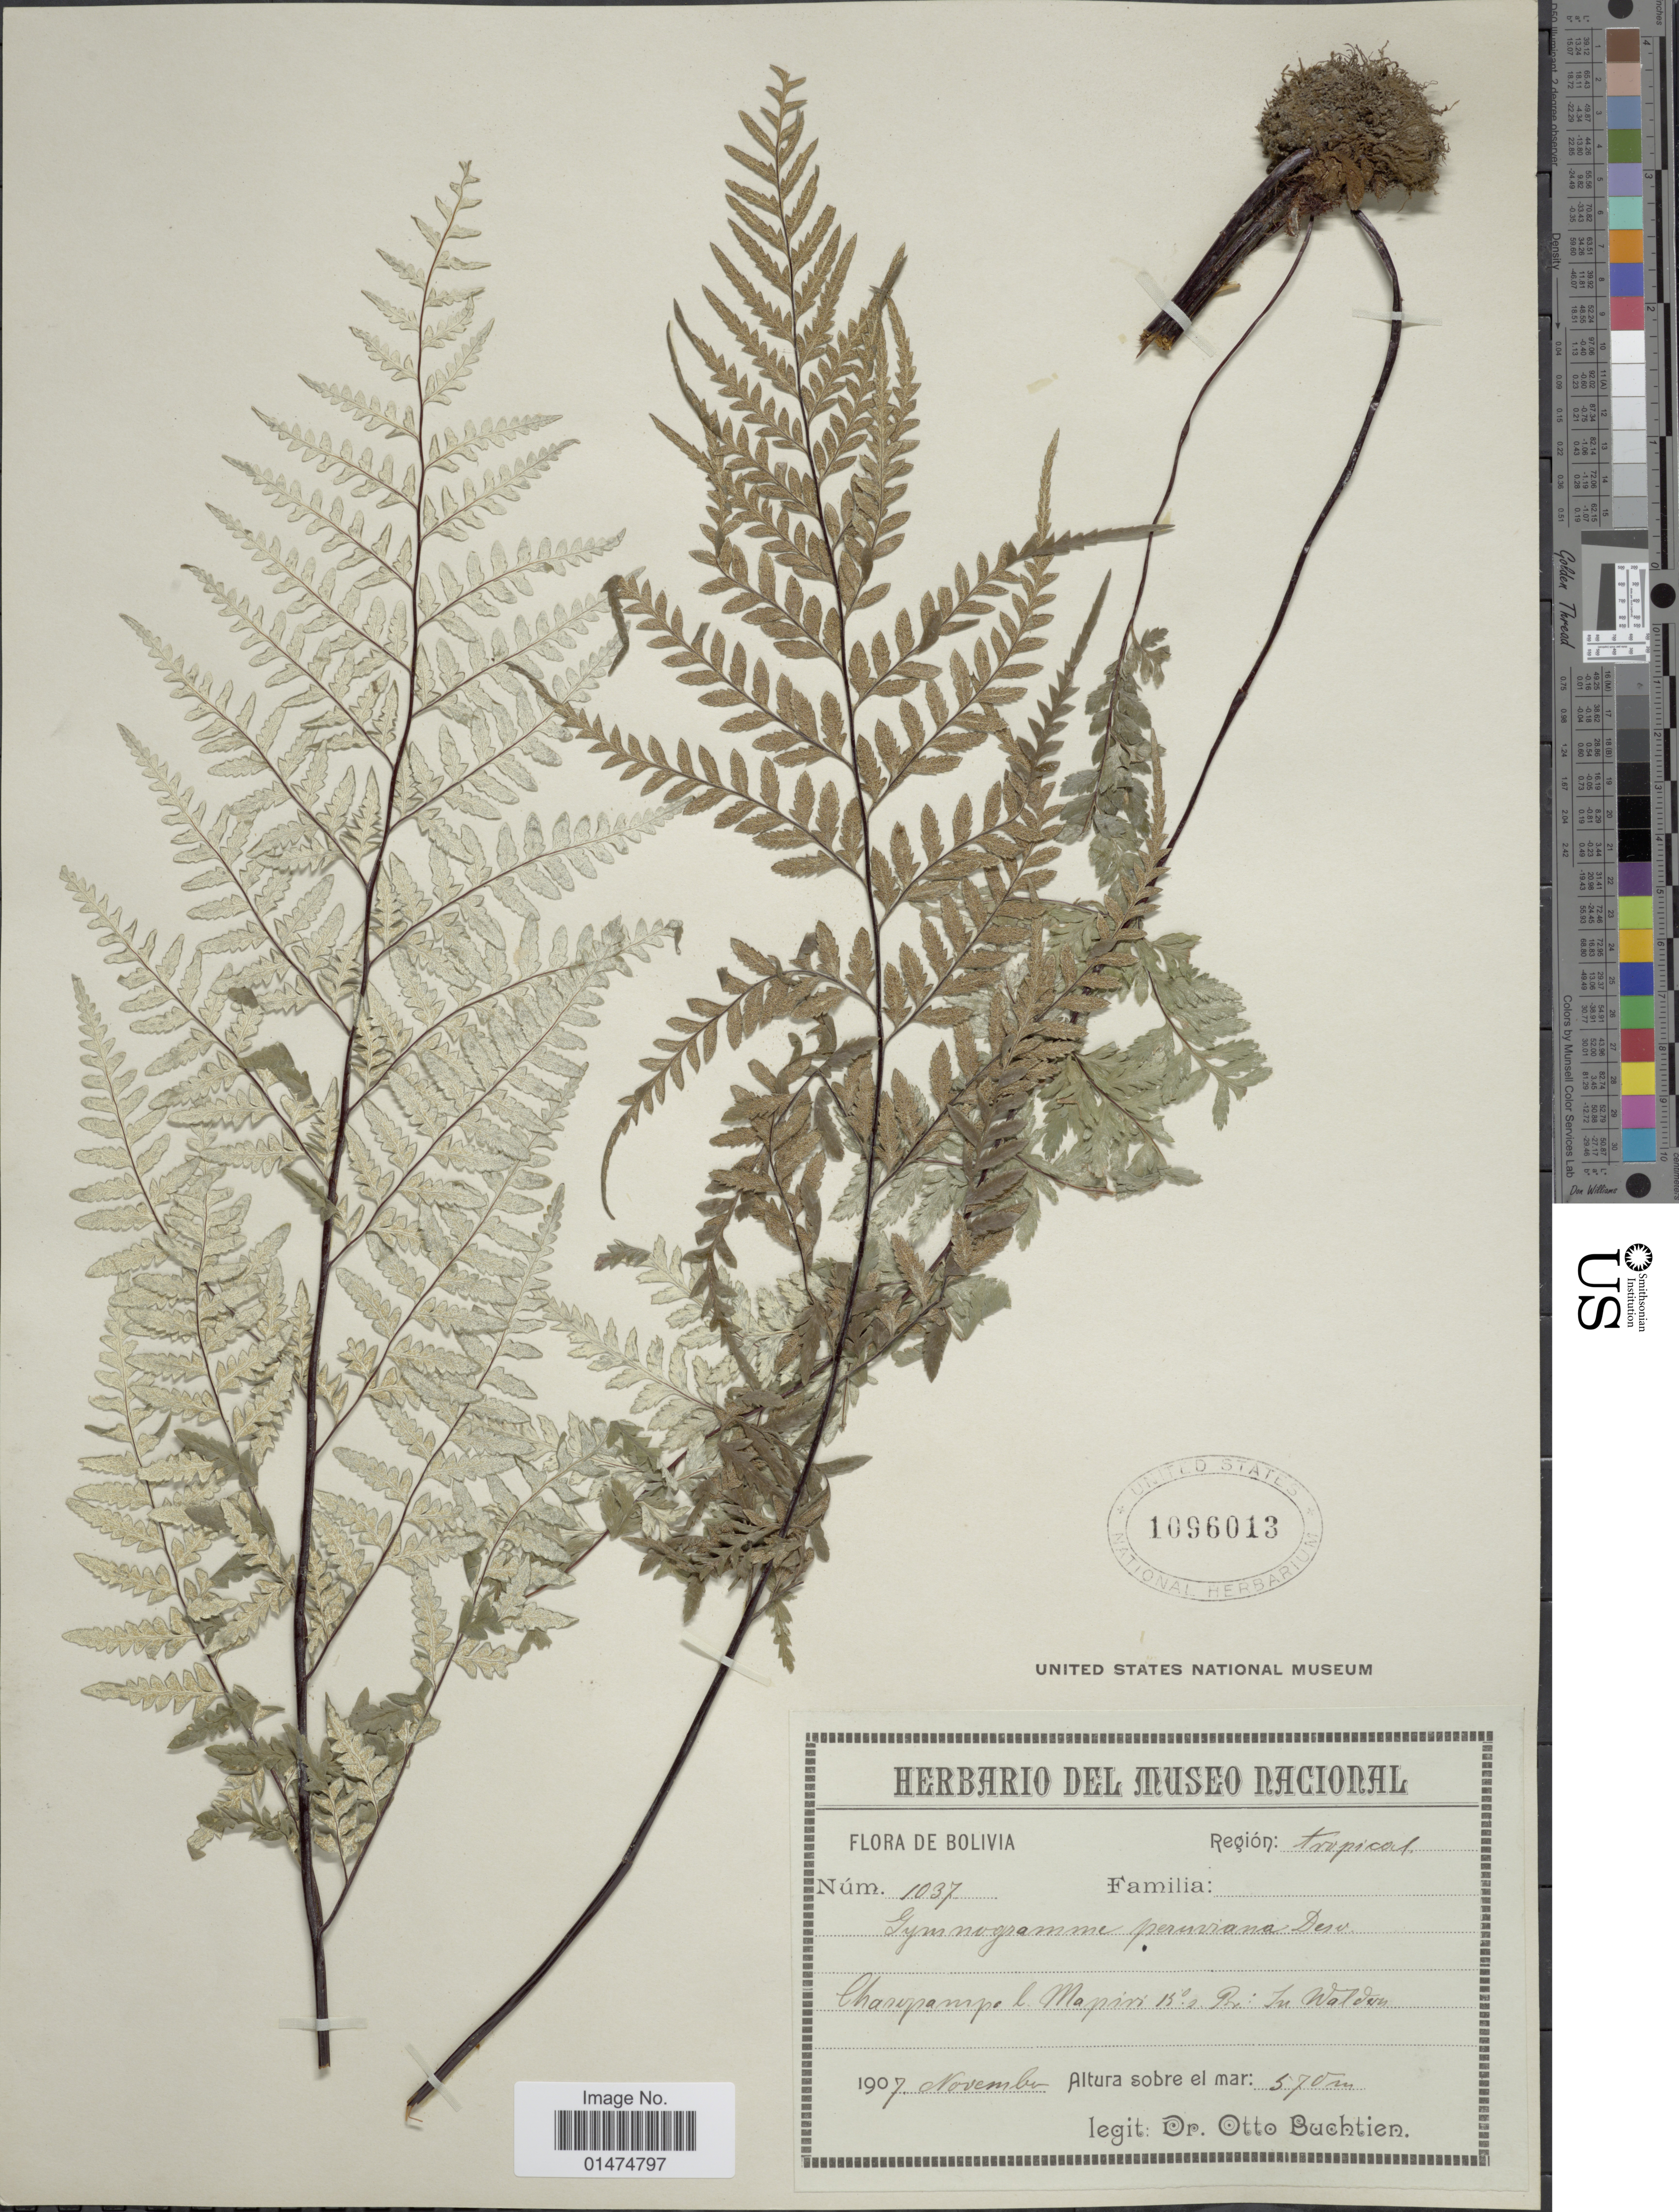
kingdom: Plantae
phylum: Tracheophyta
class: Polypodiopsida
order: Polypodiales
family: Pteridaceae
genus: Pityrogramma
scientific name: Pityrogramma calomelanos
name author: (L.) Link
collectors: O. Buchtien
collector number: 1037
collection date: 1907-11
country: Bolivia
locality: Bolivia, tropical, Charopampa b. Mapiri.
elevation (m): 570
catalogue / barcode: US 1096013